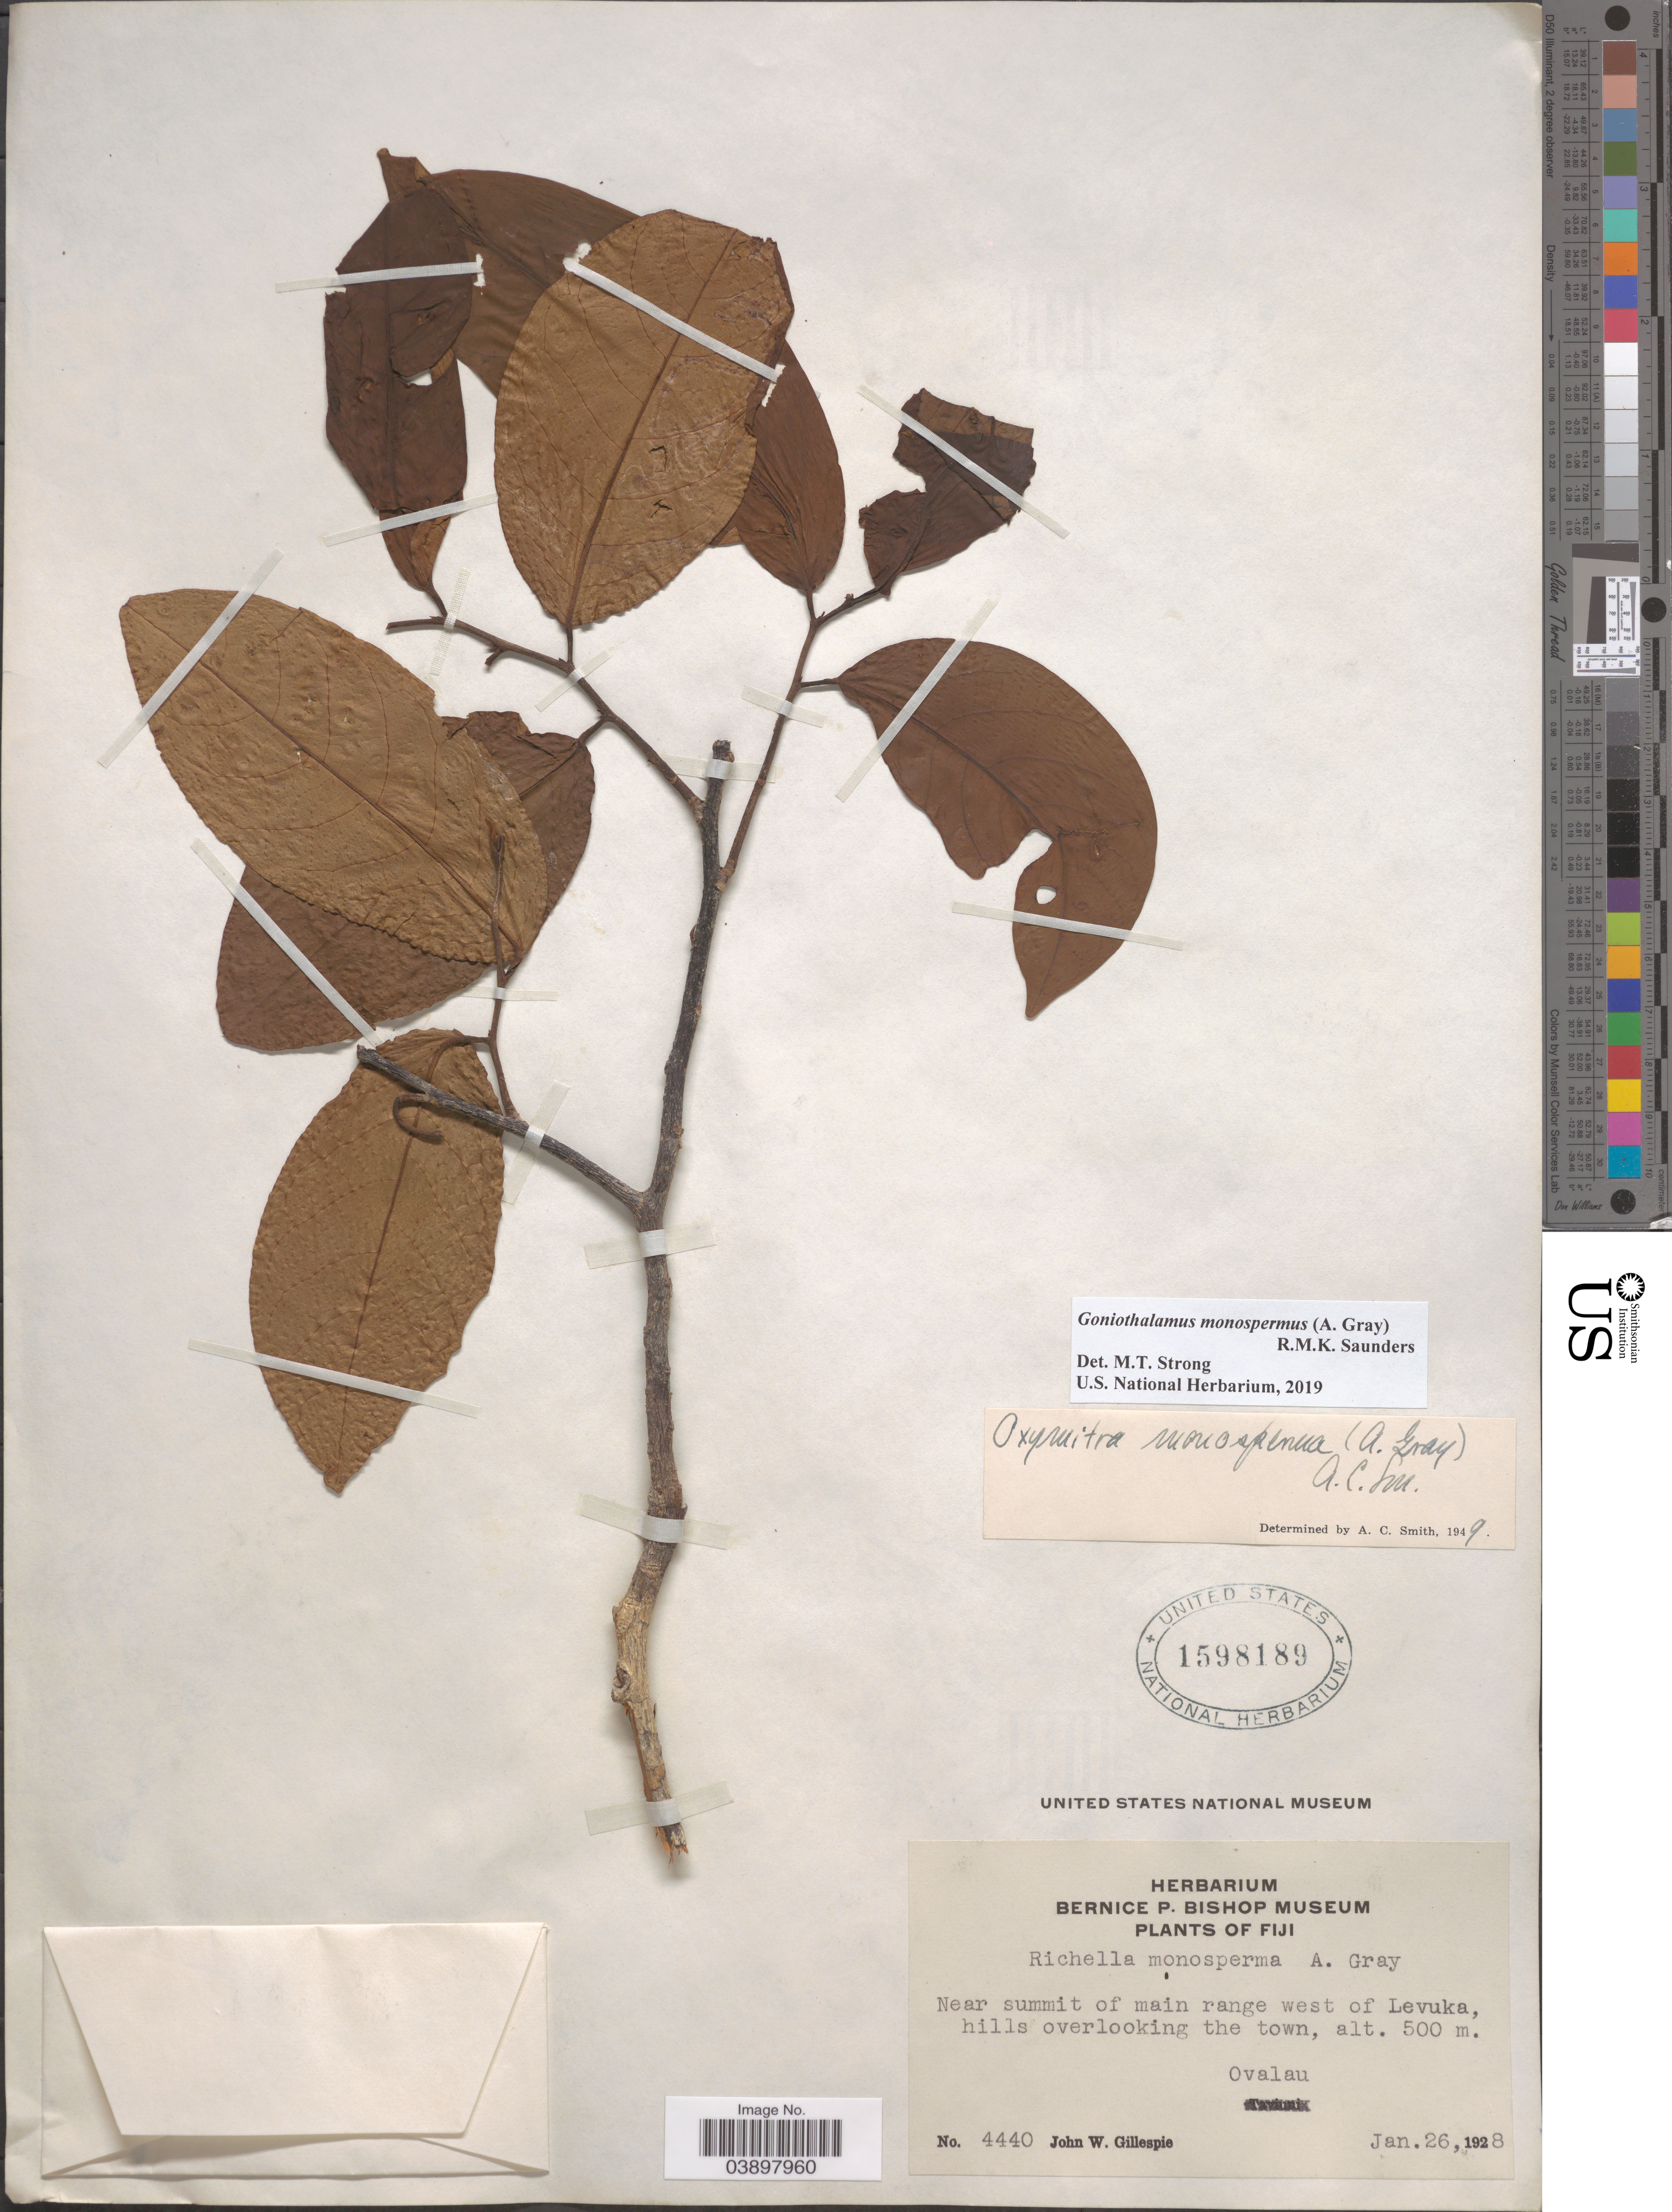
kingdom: Plantae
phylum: Tracheophyta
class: Magnoliopsida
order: Magnoliales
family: Annonaceae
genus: Goniothalamus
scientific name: Goniothalamus monospermus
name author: (A. Gray) R.M.K. Saunders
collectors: J. W. Gillespie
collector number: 4440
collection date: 1928-01-26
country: Fiji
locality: Near summit of main range west of Levuka, hills overlooking the town. Ovalau.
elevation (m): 500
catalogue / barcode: US 1598189